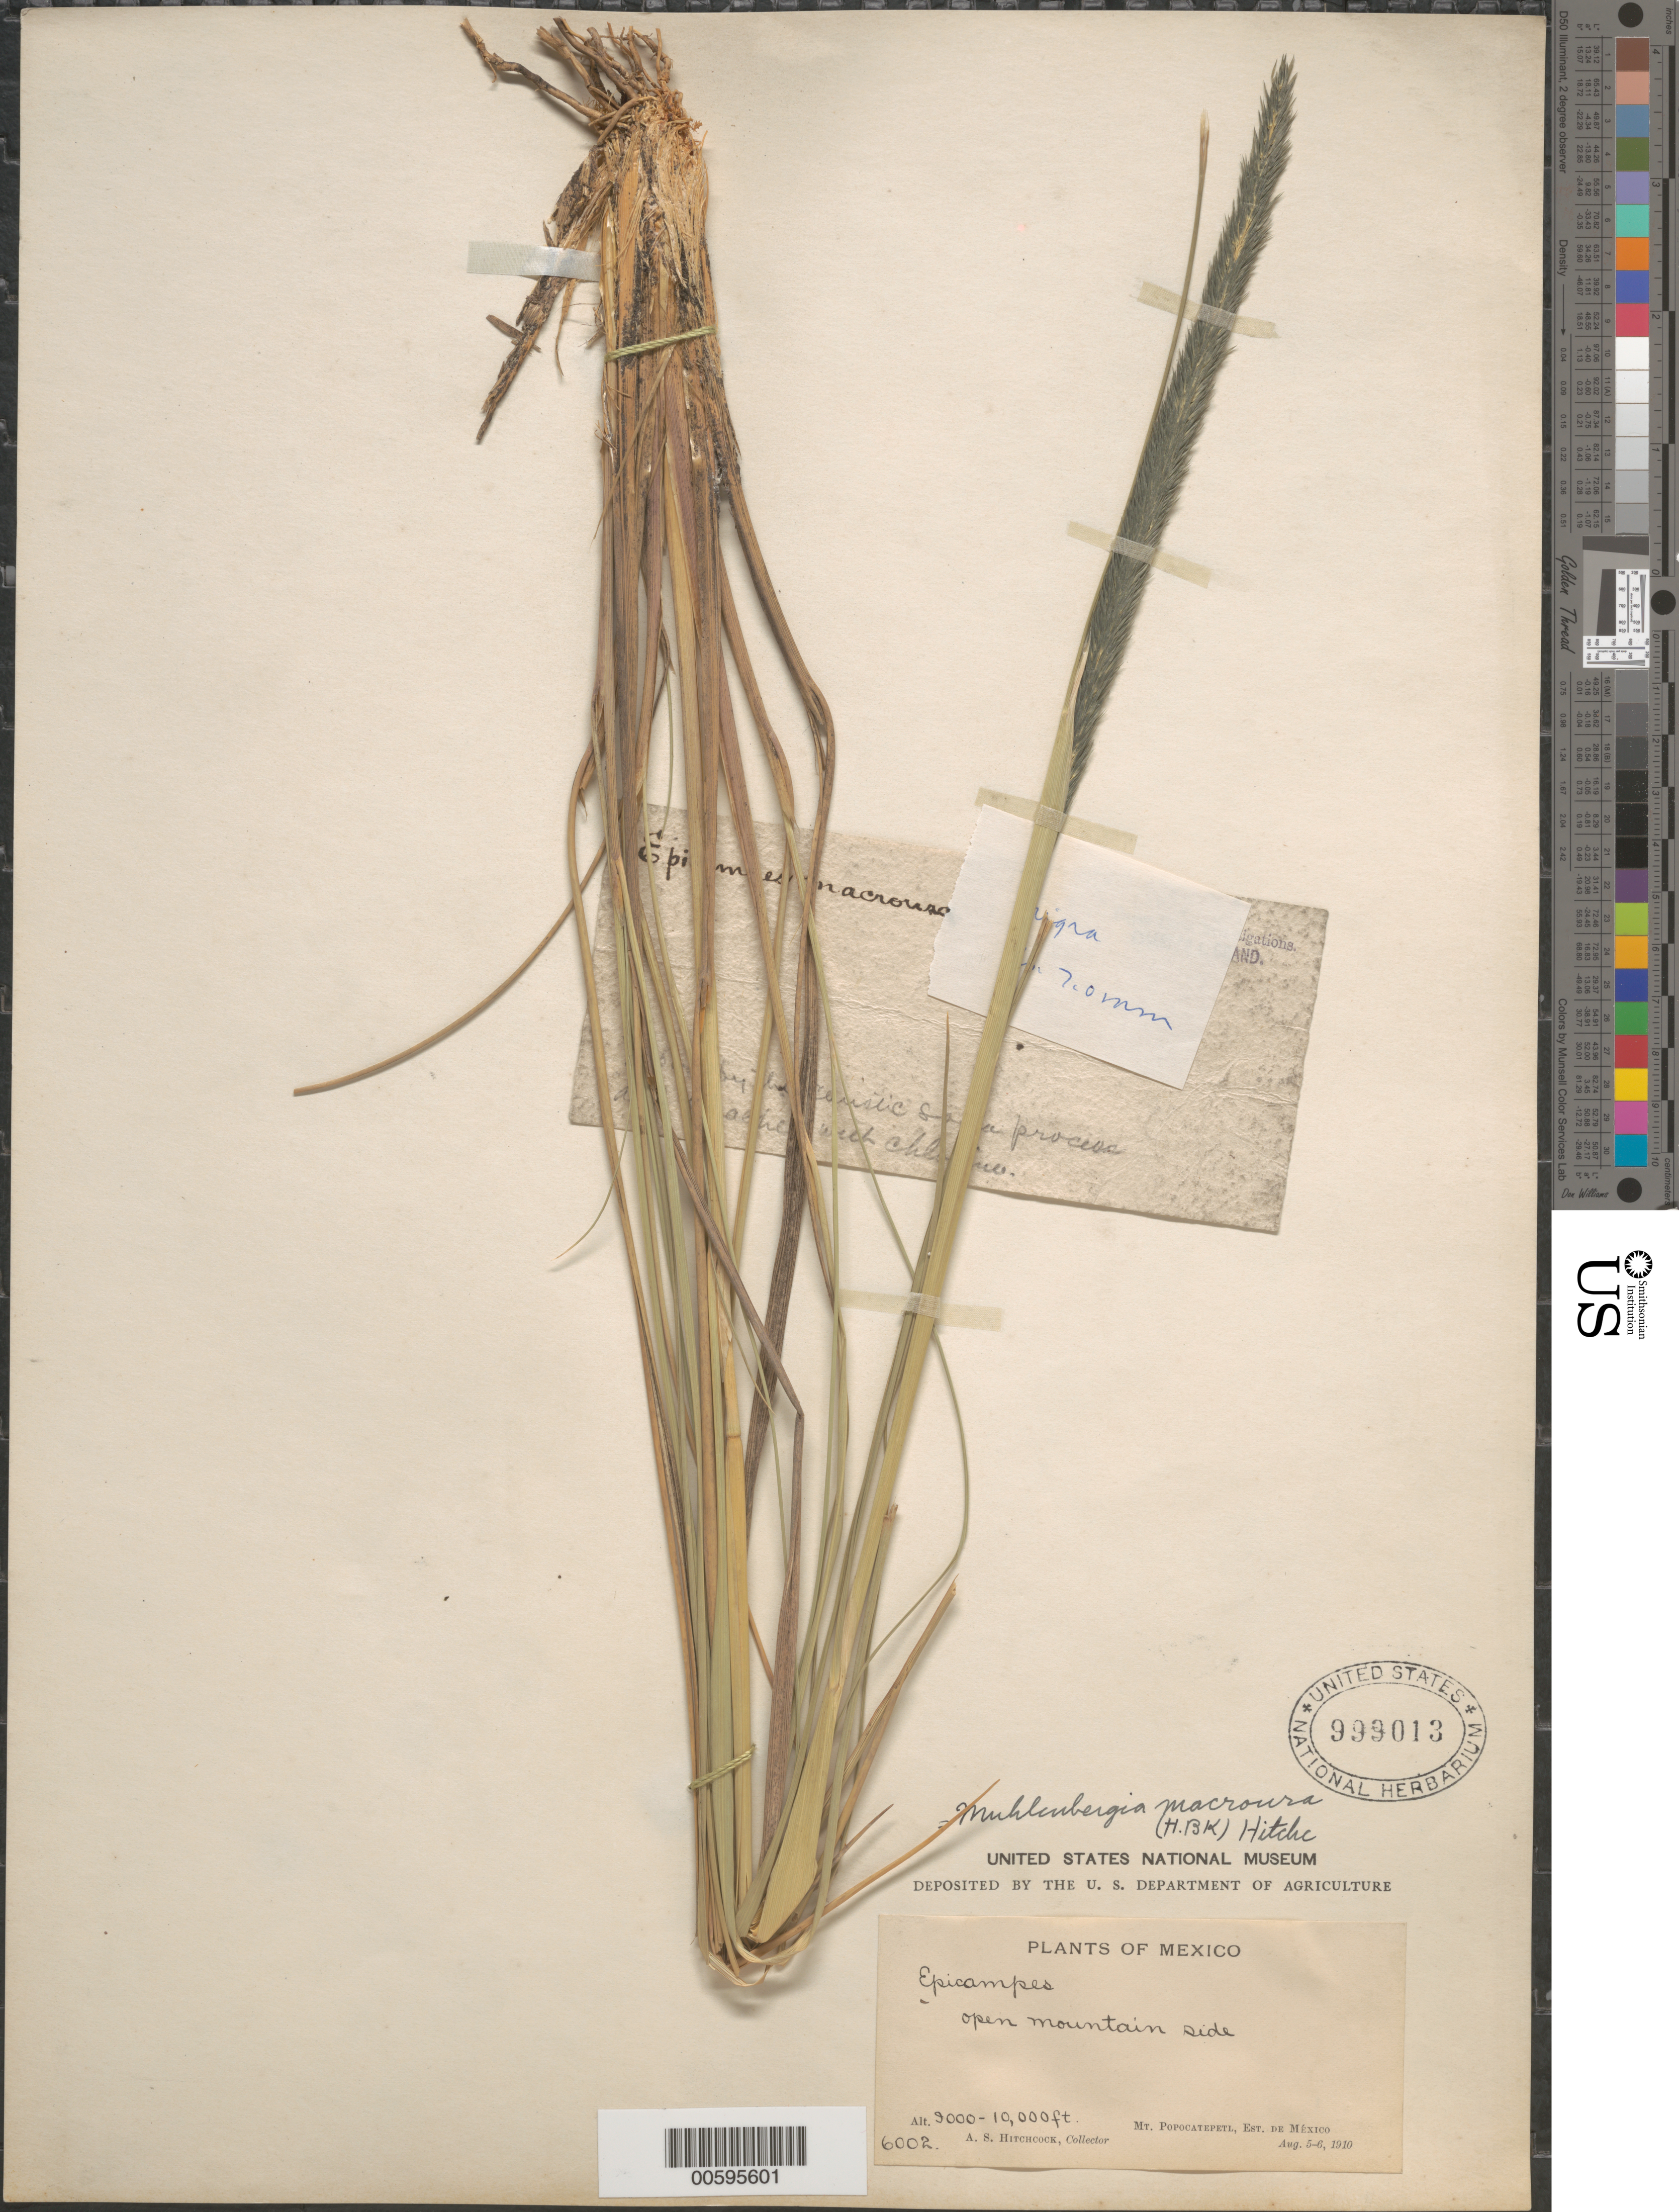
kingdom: Plantae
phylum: Tracheophyta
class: Liliopsida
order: Poales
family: Poaceae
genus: Muhlenbergia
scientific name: Muhlenbergia nigra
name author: Hitchc.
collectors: A. S. Hitchcock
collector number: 6002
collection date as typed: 5 Aug 1910 to 6 Aug 1910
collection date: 1910-08-05/1910-08-06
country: Mexico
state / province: México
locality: Mt. Popocatepetl.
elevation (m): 2743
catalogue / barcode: US 999013